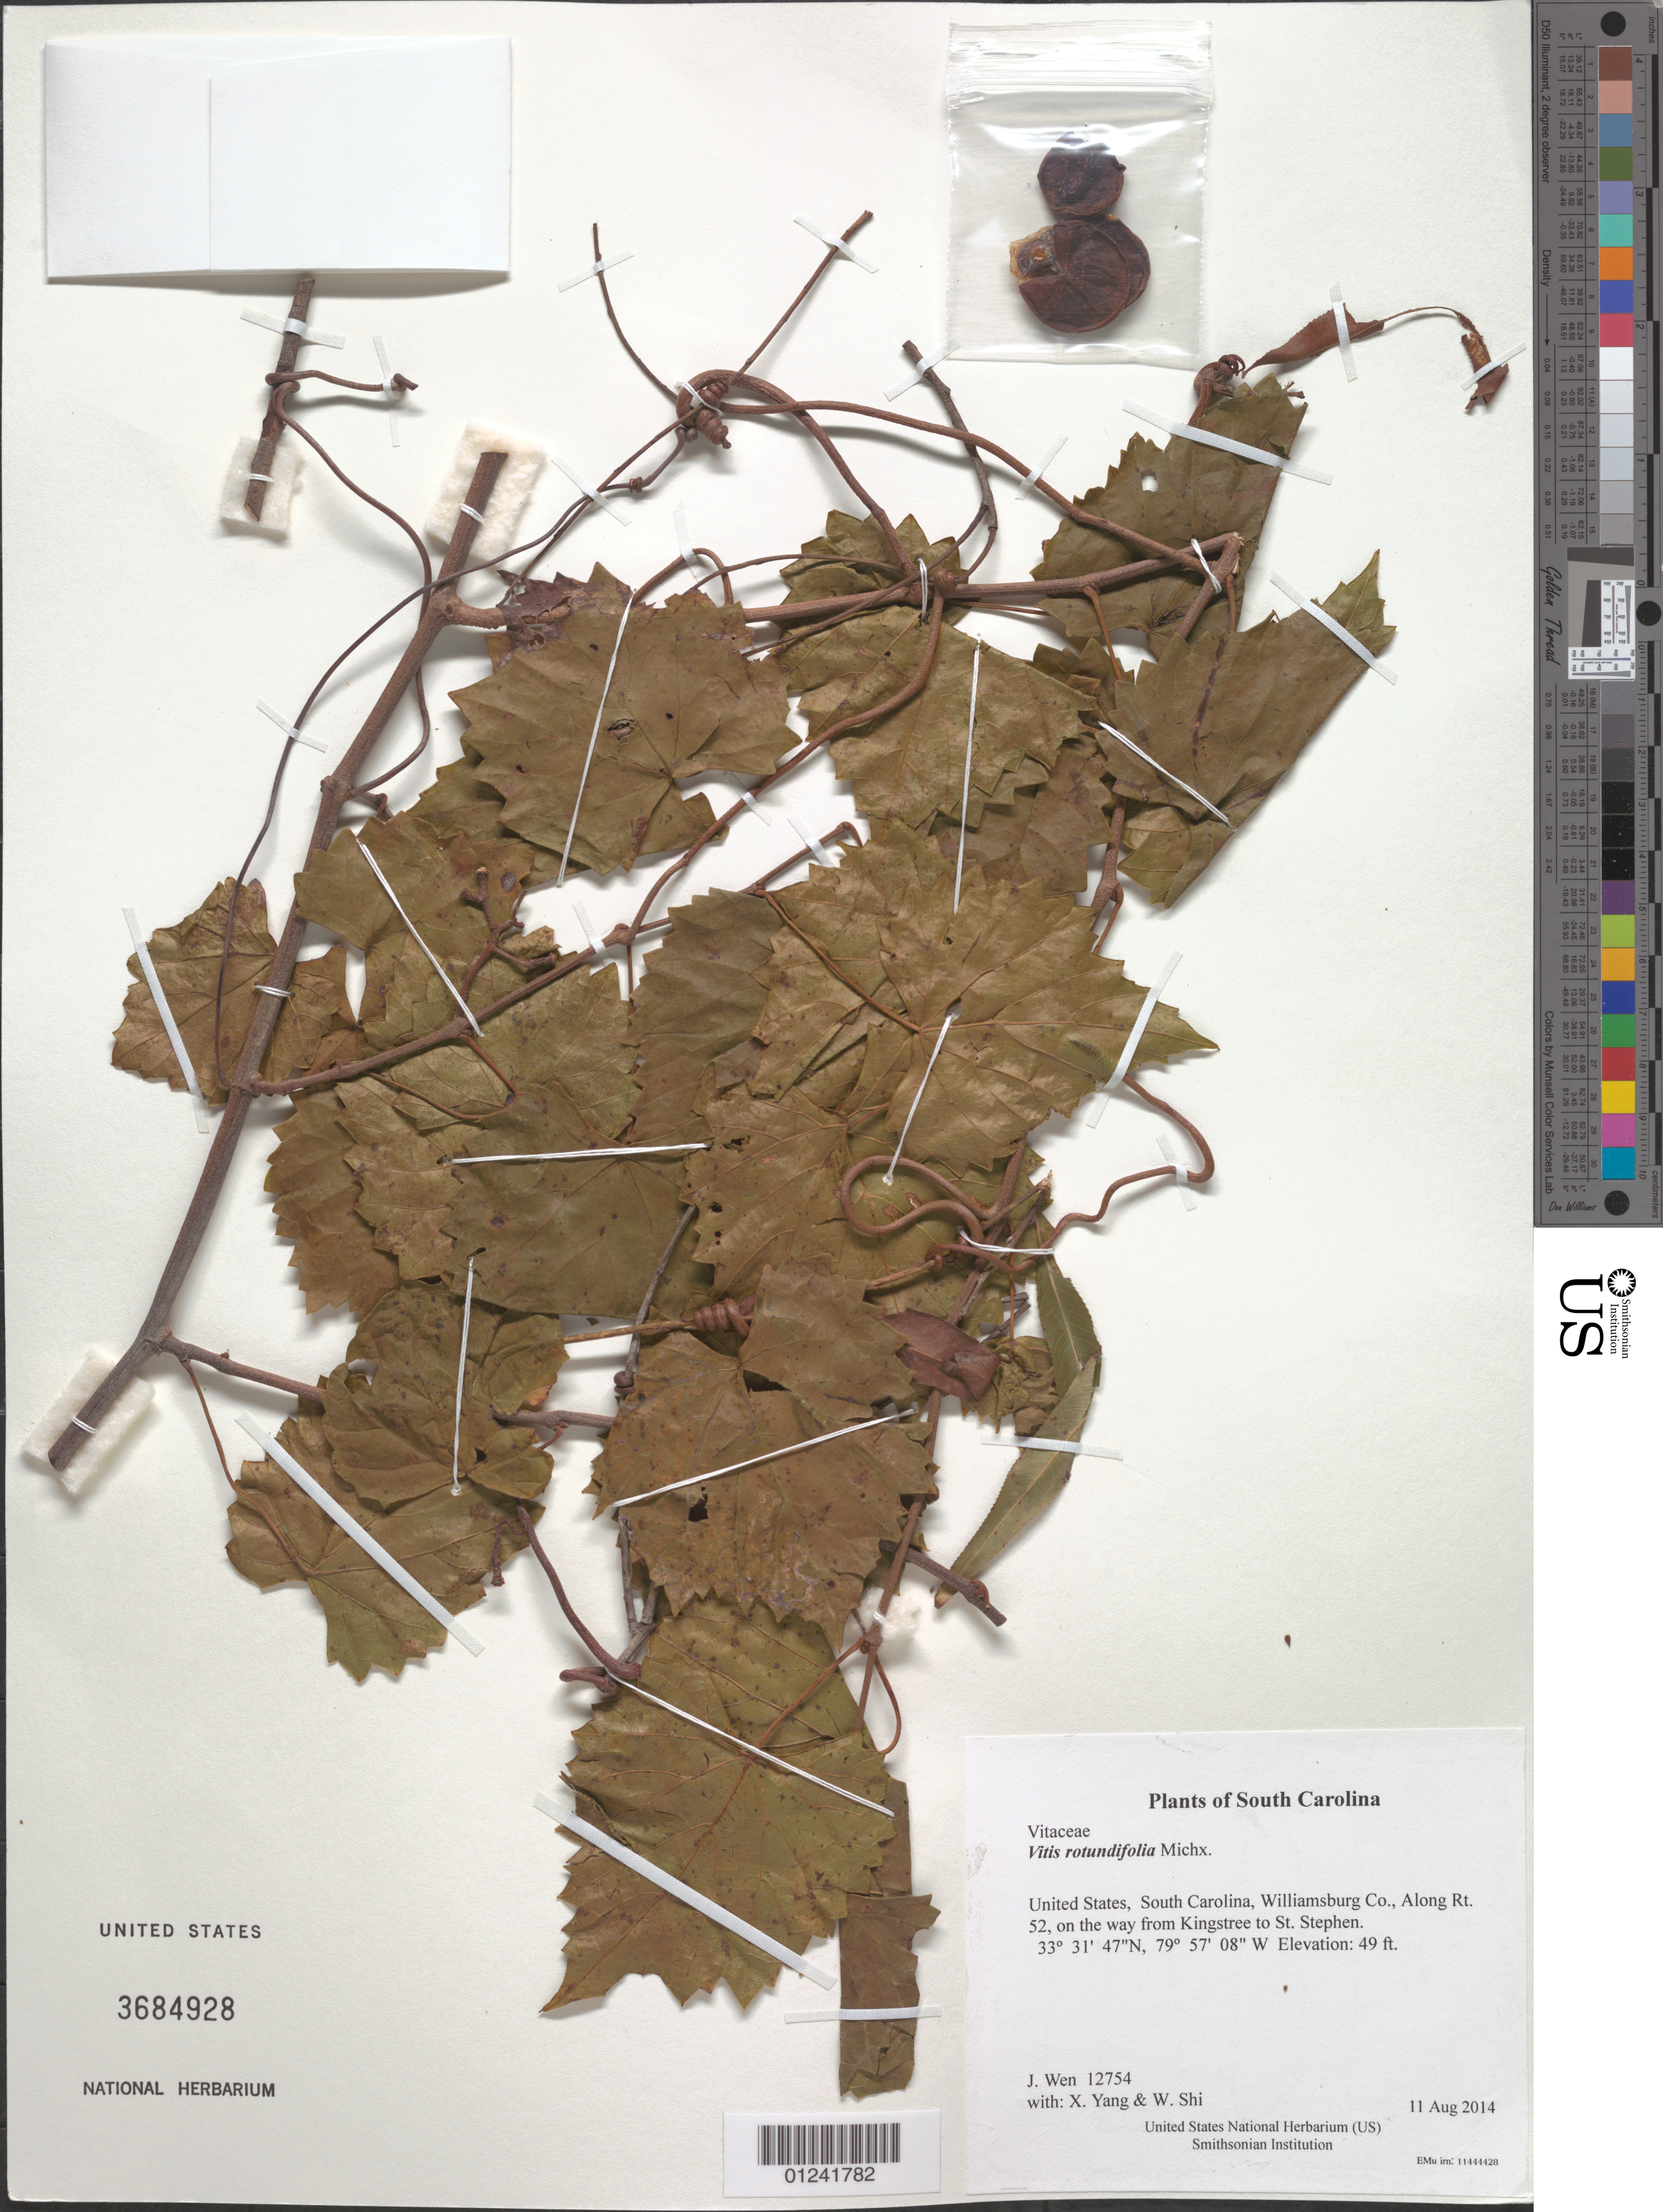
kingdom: Plantae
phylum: Tracheophyta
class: Magnoliopsida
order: Vitales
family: Vitaceae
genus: Vitis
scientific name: Vitis rotundifolia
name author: Michx.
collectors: J. Wen, X. Yang & W. Shi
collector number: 12754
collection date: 2014-08-11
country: United States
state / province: South Carolina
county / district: Williamsburg Co.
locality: Along Rt. 52, on the way from Kingstree to St. Stephen.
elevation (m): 15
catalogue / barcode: US 3684928